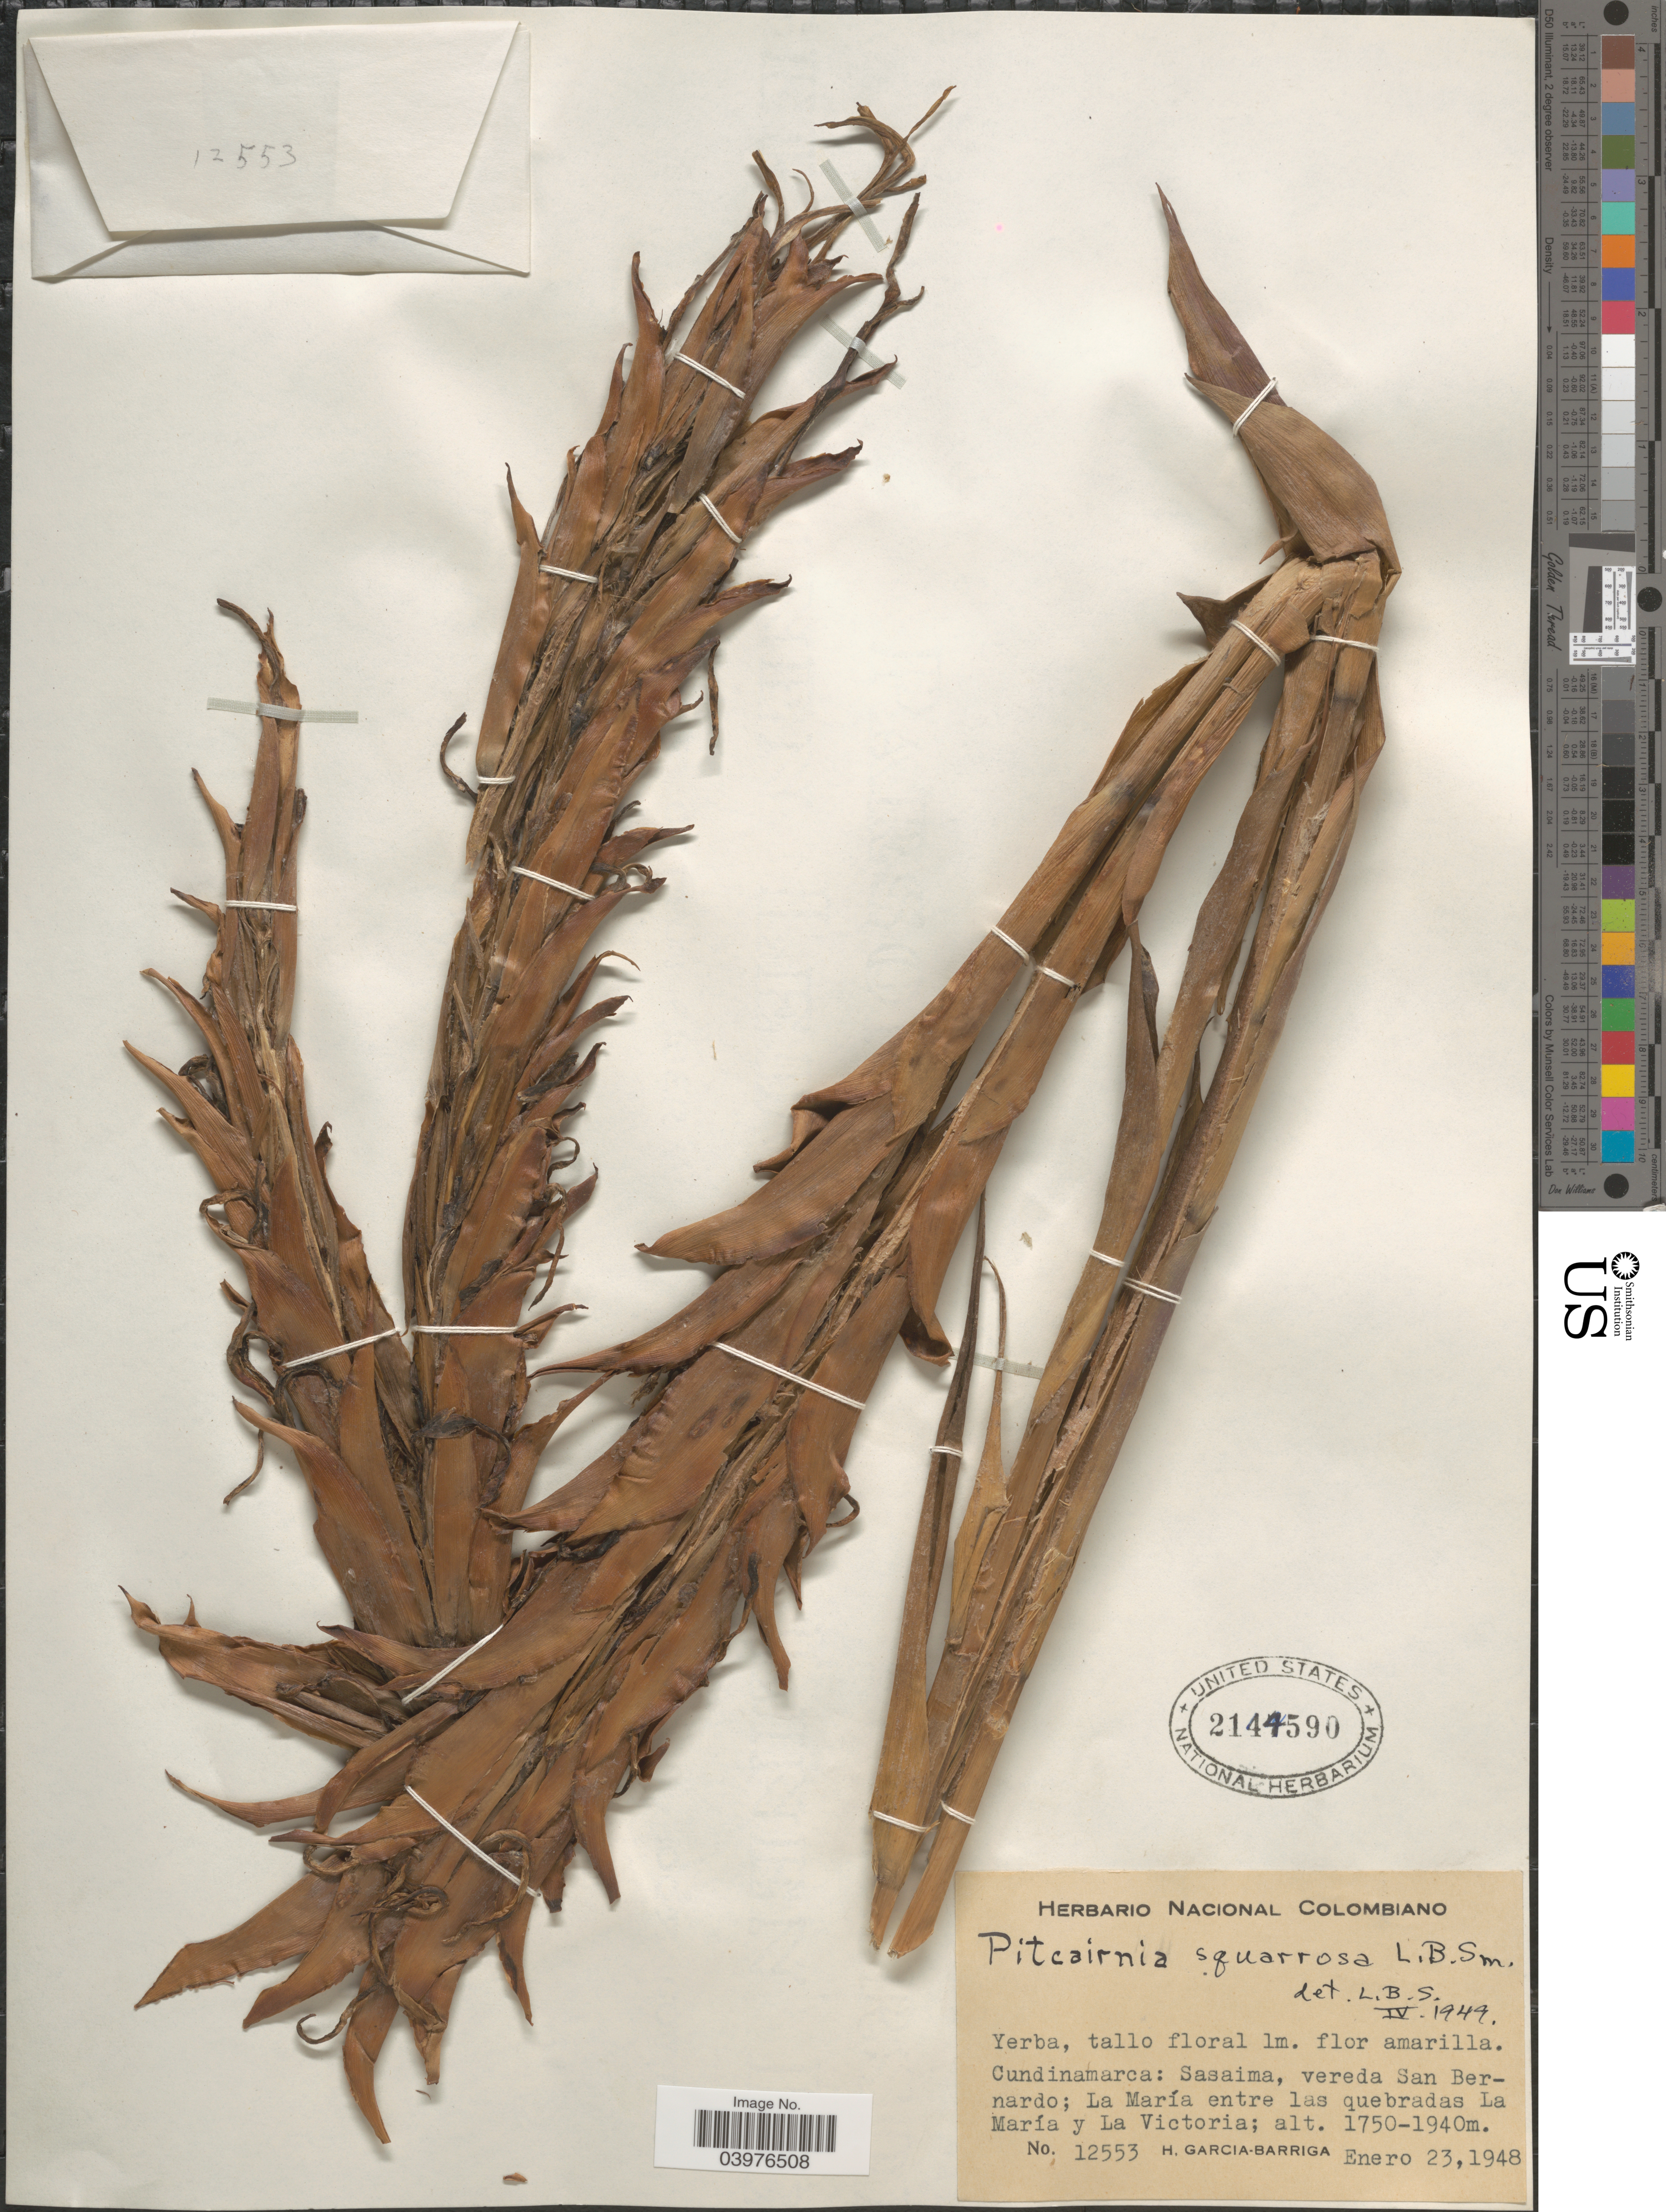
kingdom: Plantae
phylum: Tracheophyta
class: Liliopsida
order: Poales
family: Bromeliaceae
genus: Pitcairnia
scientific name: Pitcairnia squarrosa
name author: L.B. Sm.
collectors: H. García Barriga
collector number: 12553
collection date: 1948-01-23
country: Colombia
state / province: Cundinamarca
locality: Sasaima, vereda San Bernardo; La María entre las quebradas La María y La Victoria.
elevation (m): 1750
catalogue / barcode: US 2144590